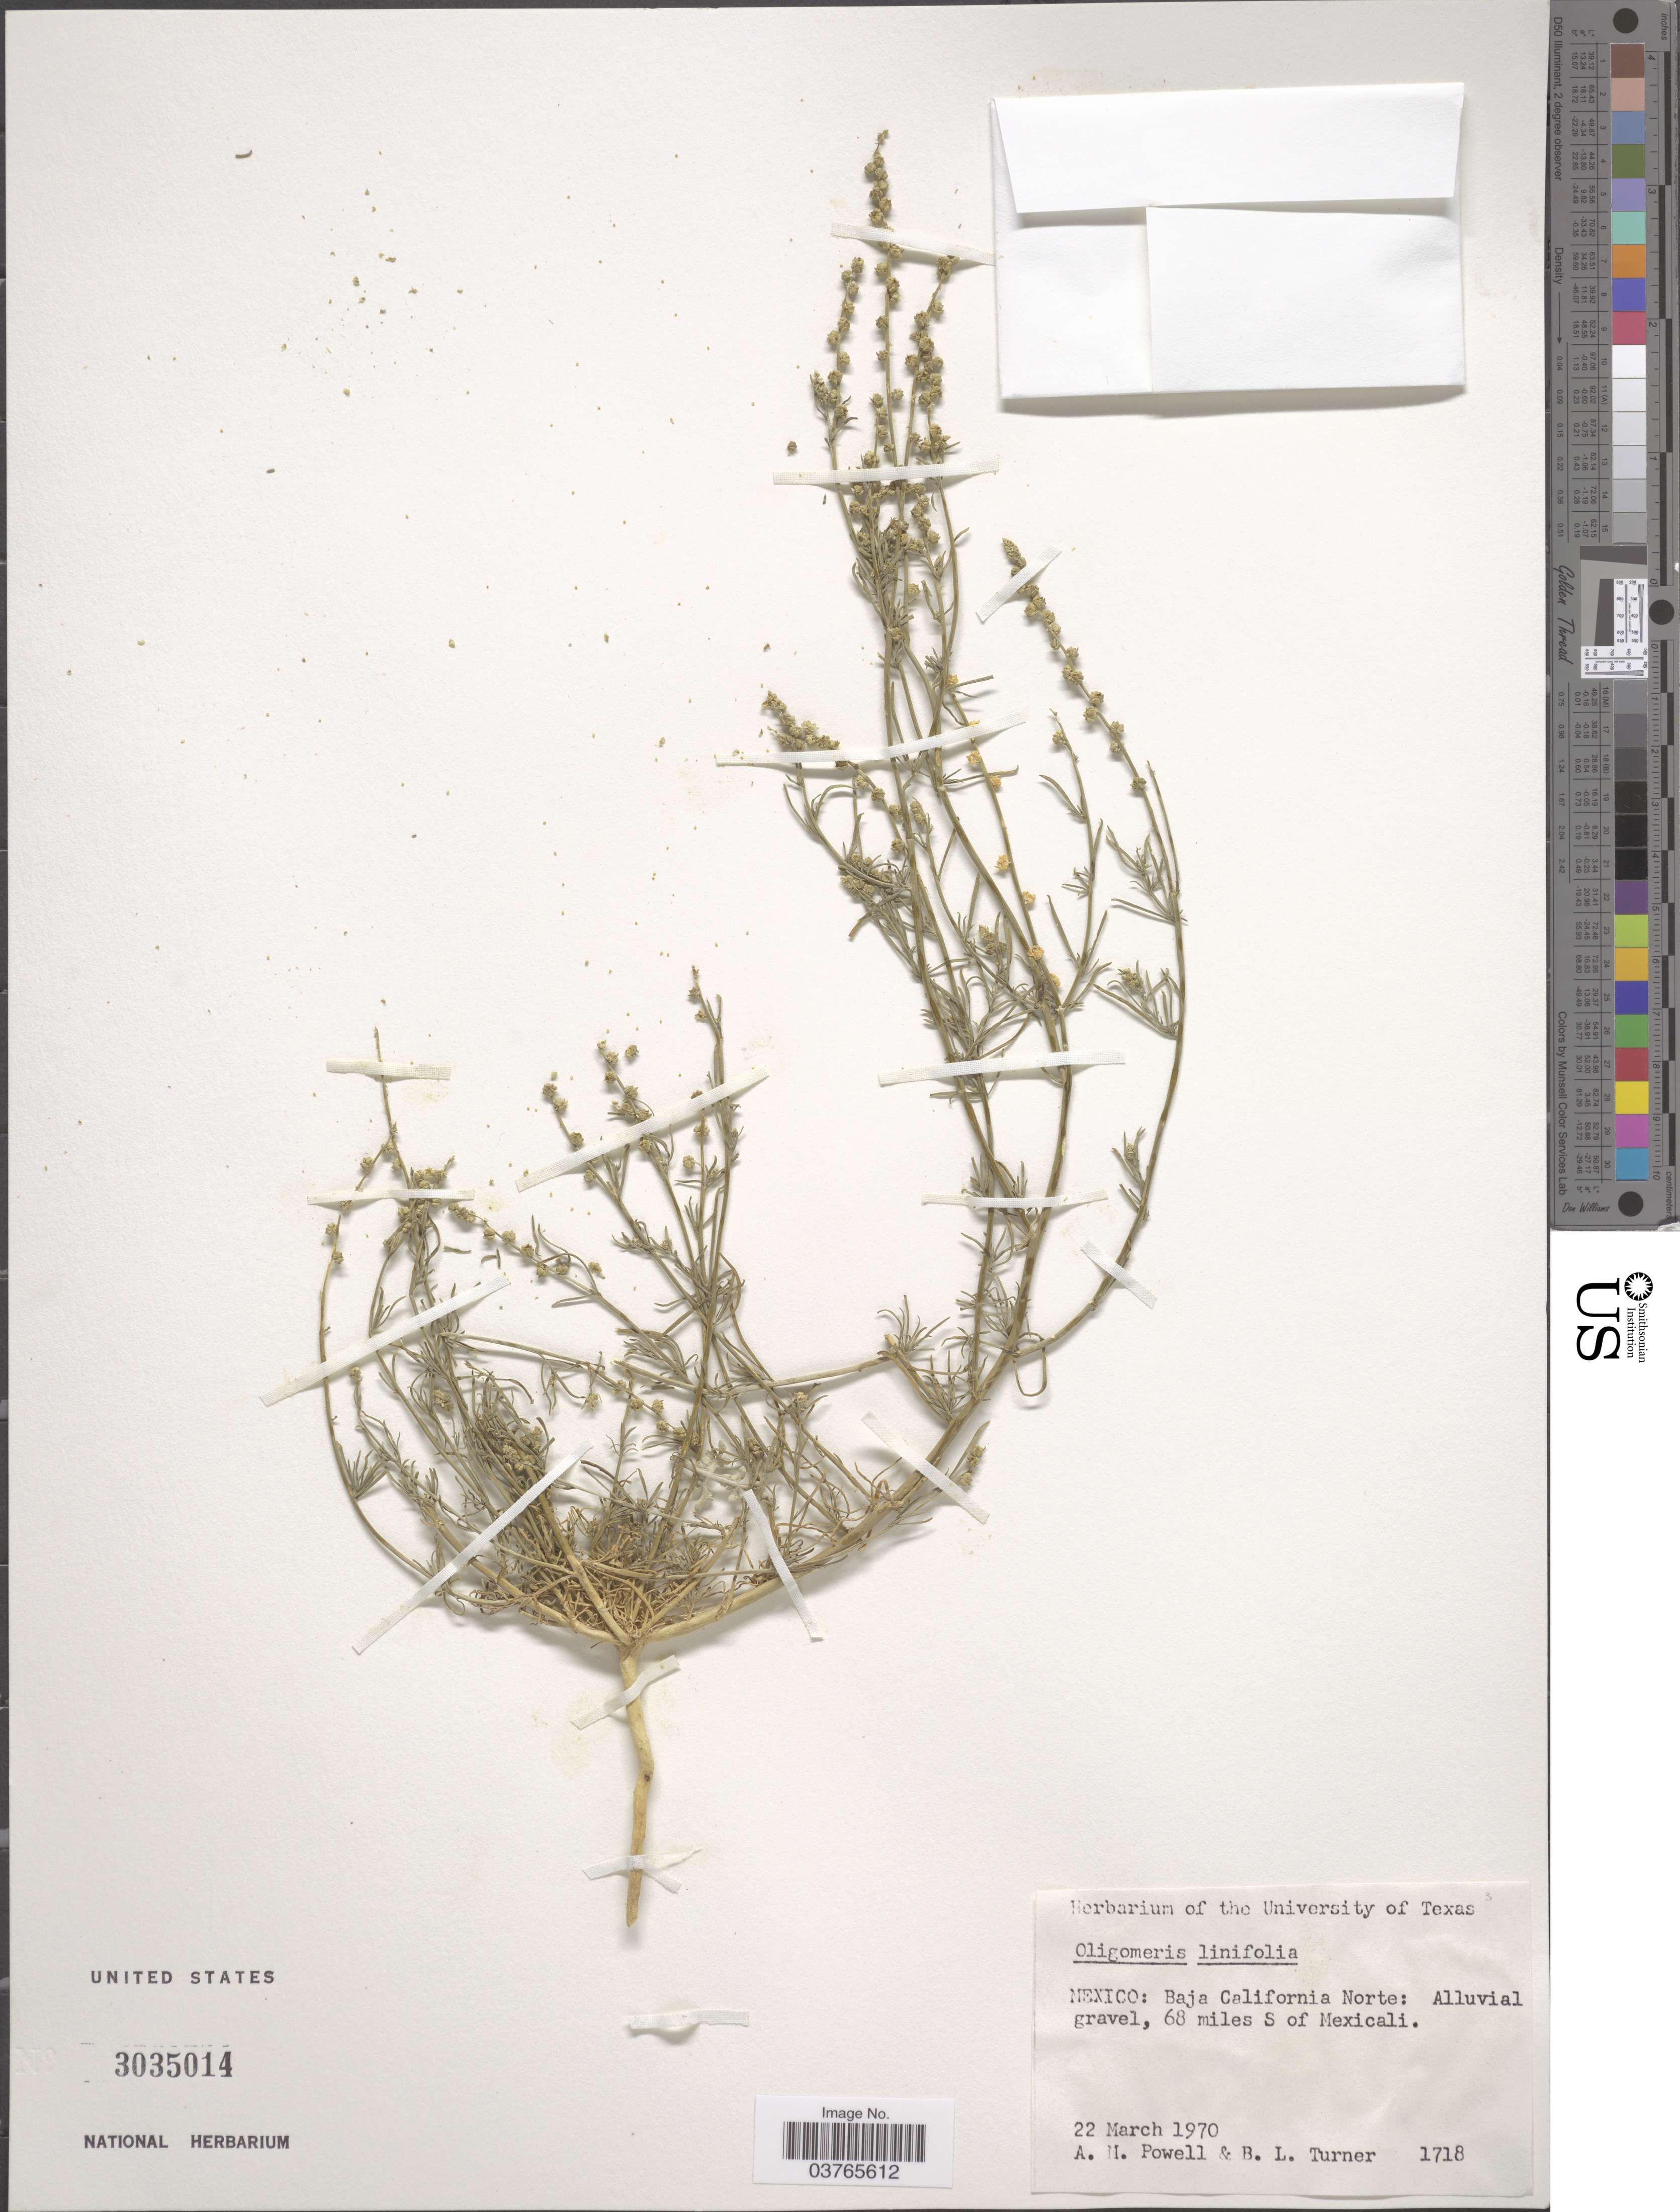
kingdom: Plantae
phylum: Tracheophyta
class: Magnoliopsida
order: Brassicales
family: Resedaceae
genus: Oligomeris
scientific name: Oligomeris linifolia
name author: (Vahl) J.F. Macbr.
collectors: A. M. Powell & B. L. Turner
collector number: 1718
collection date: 1970-03-22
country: Mexico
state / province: Baja California Norte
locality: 68 miles S of Mexicali.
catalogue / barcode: US 3035014